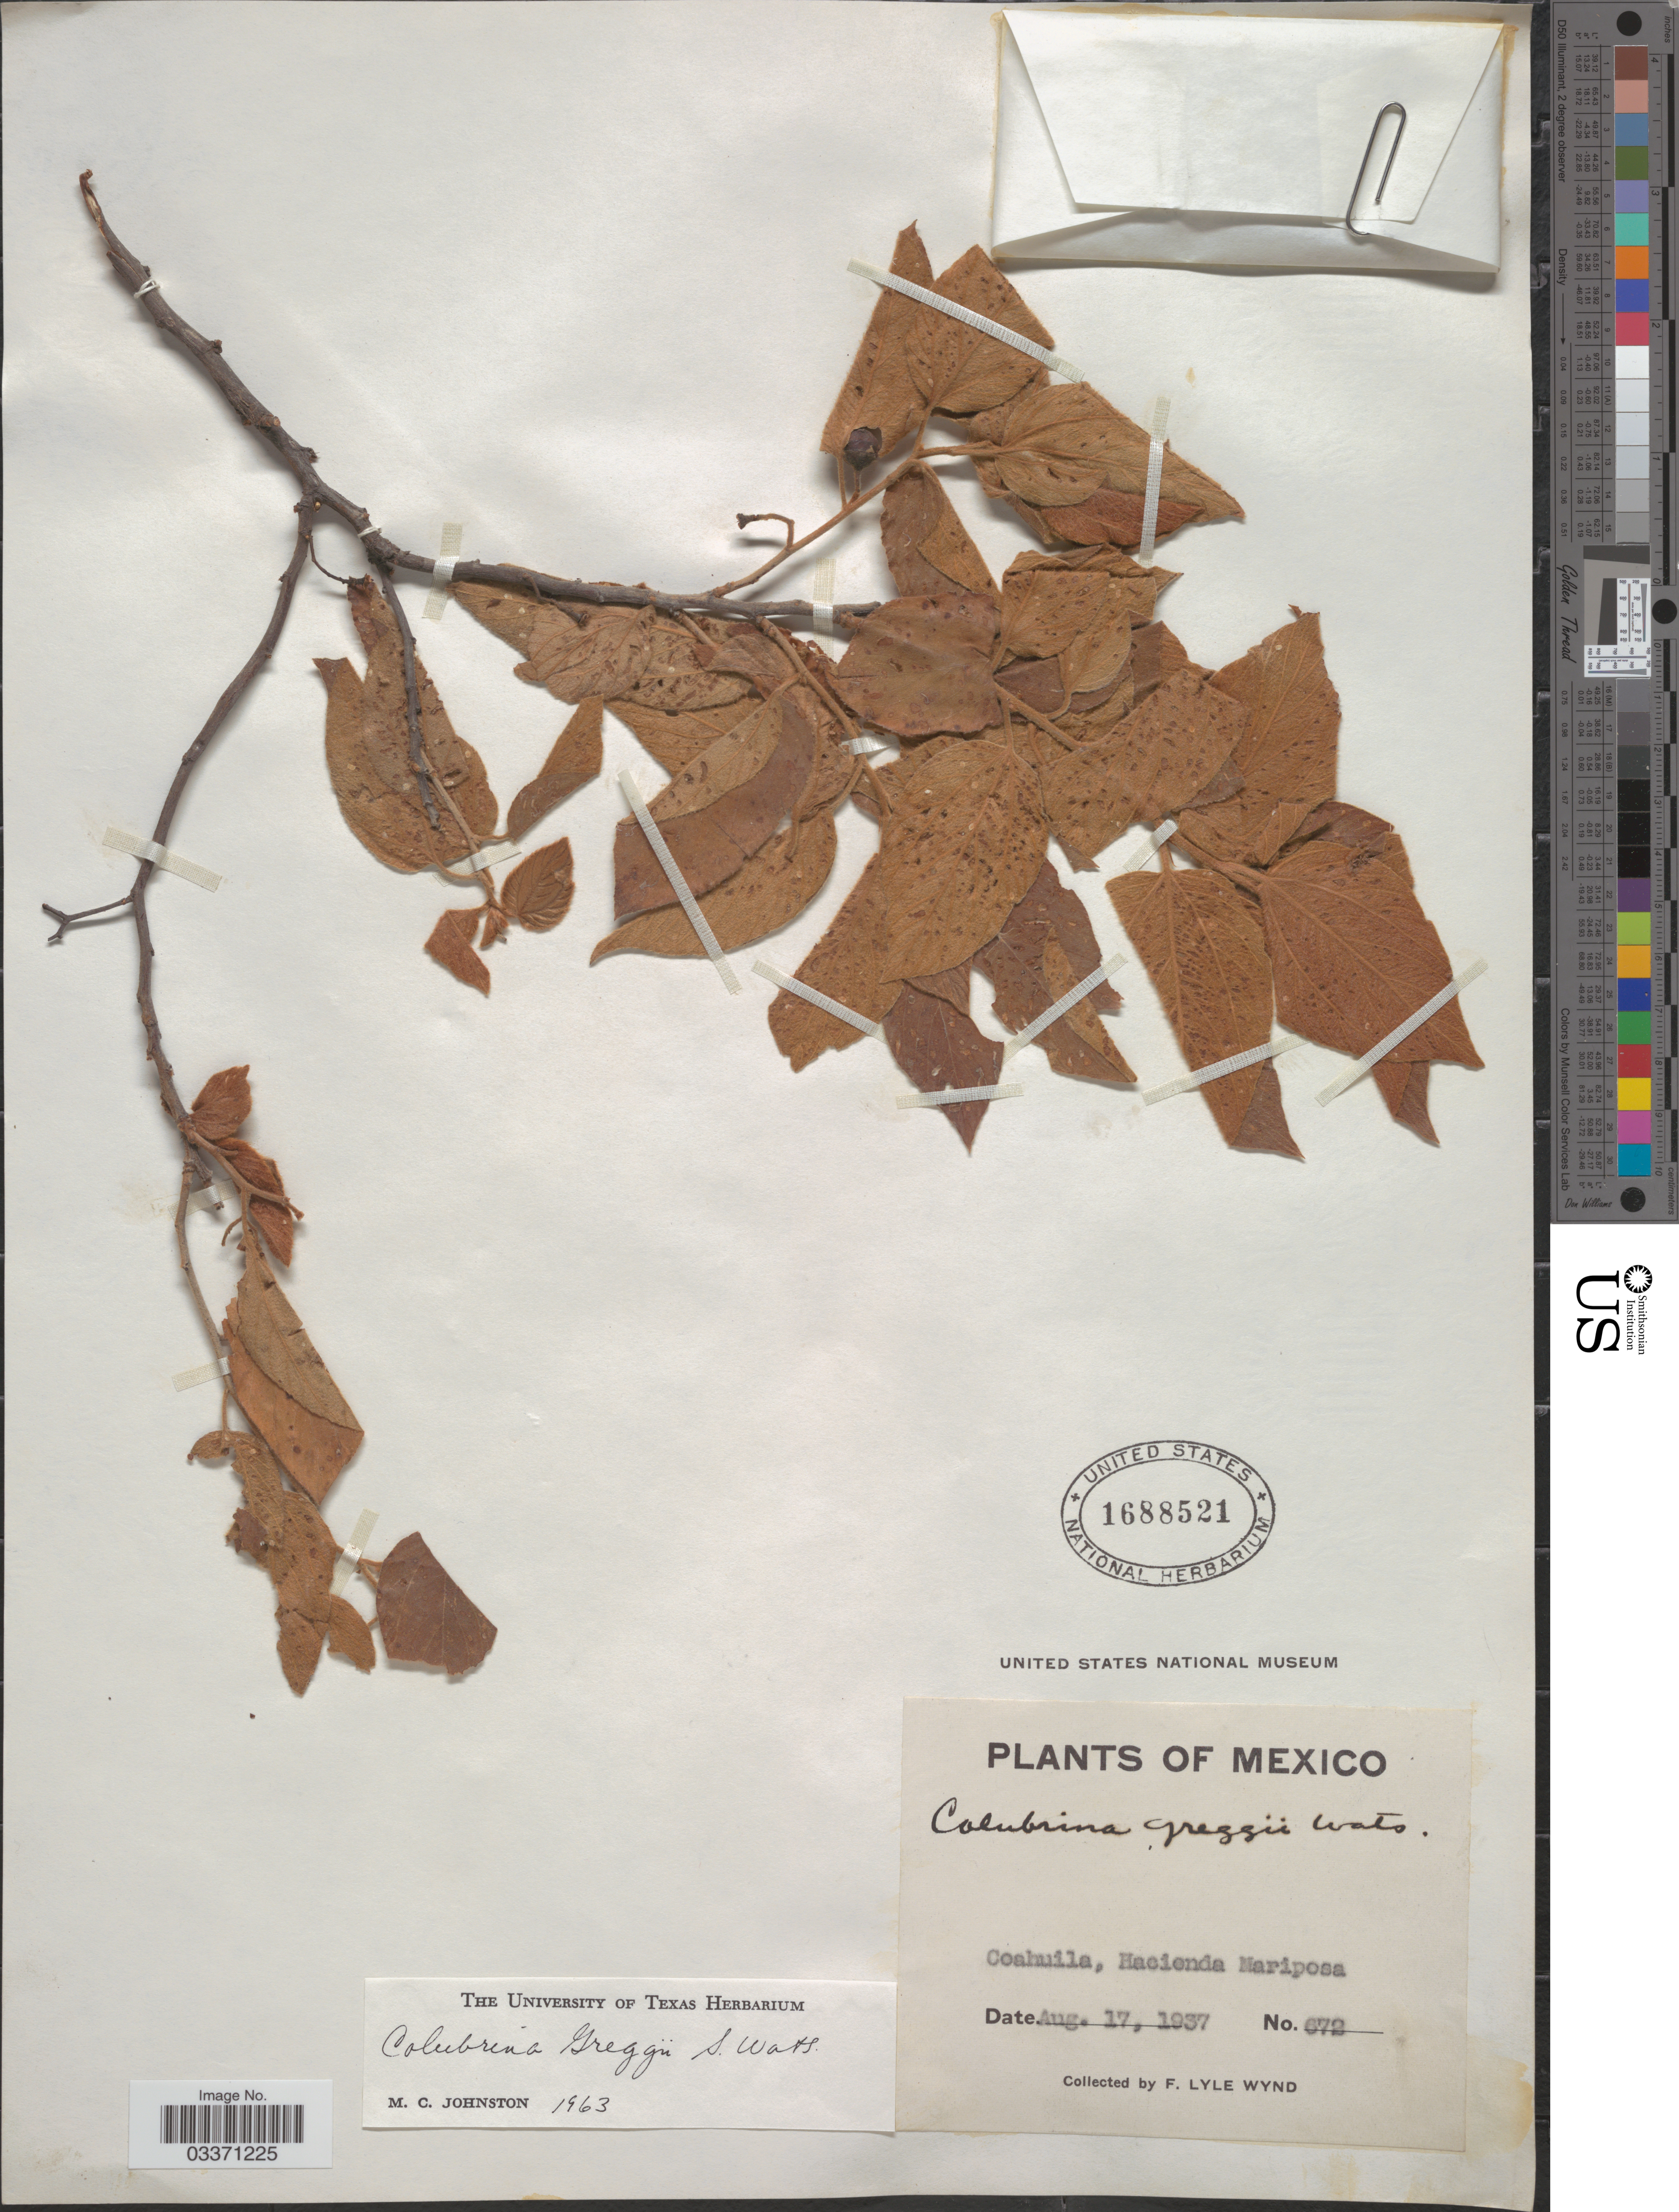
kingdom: Plantae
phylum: Tracheophyta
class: Magnoliopsida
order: Rosales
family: Rhamnaceae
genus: Colubrina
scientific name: Colubrina greggii var. greggii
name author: S. Watson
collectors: F. L. Wynd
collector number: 672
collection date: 1937-08-17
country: Mexico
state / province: Coahuila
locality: Hacienda Mariposa.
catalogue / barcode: US 1688521